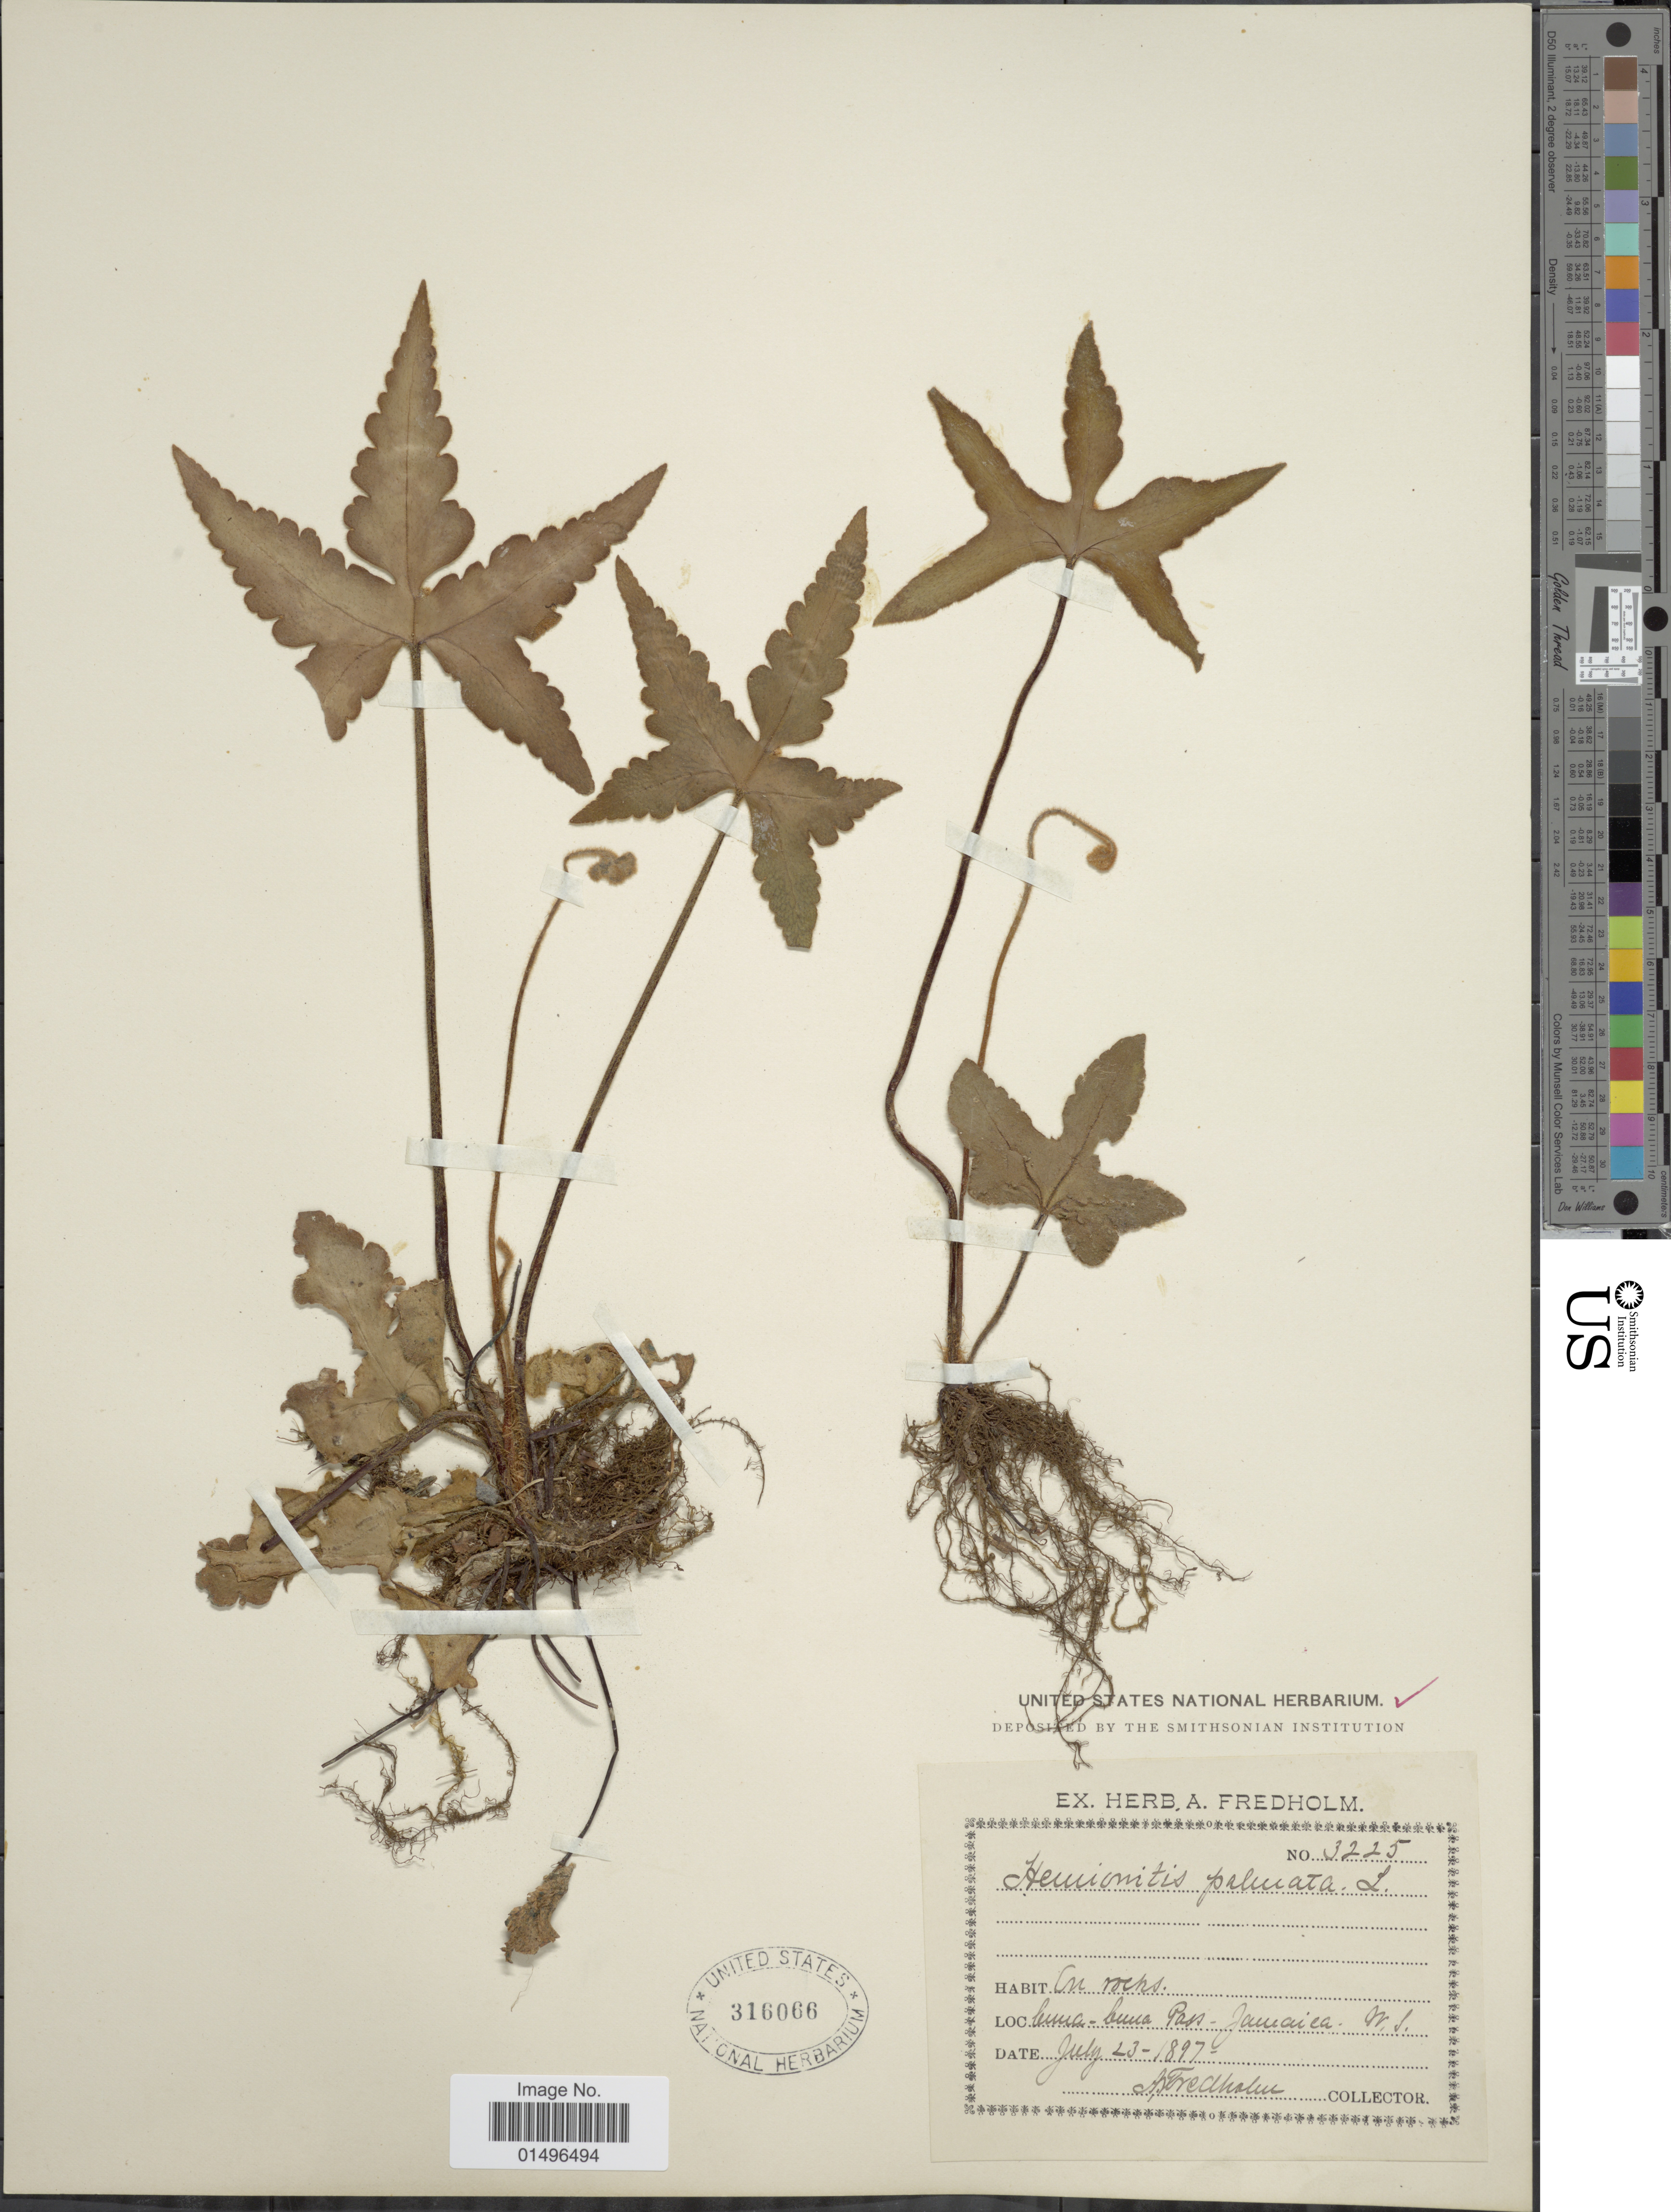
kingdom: Plantae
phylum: Tracheophyta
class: Polypodiopsida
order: Polypodiales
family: Pteridaceae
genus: Hemionitis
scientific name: Hemionitis palmata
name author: L.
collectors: A. Fredholm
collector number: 3225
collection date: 1897-07-23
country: Jamaica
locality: Jamaica, Cuna-Cuna Pass. W. I.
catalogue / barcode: US 316066